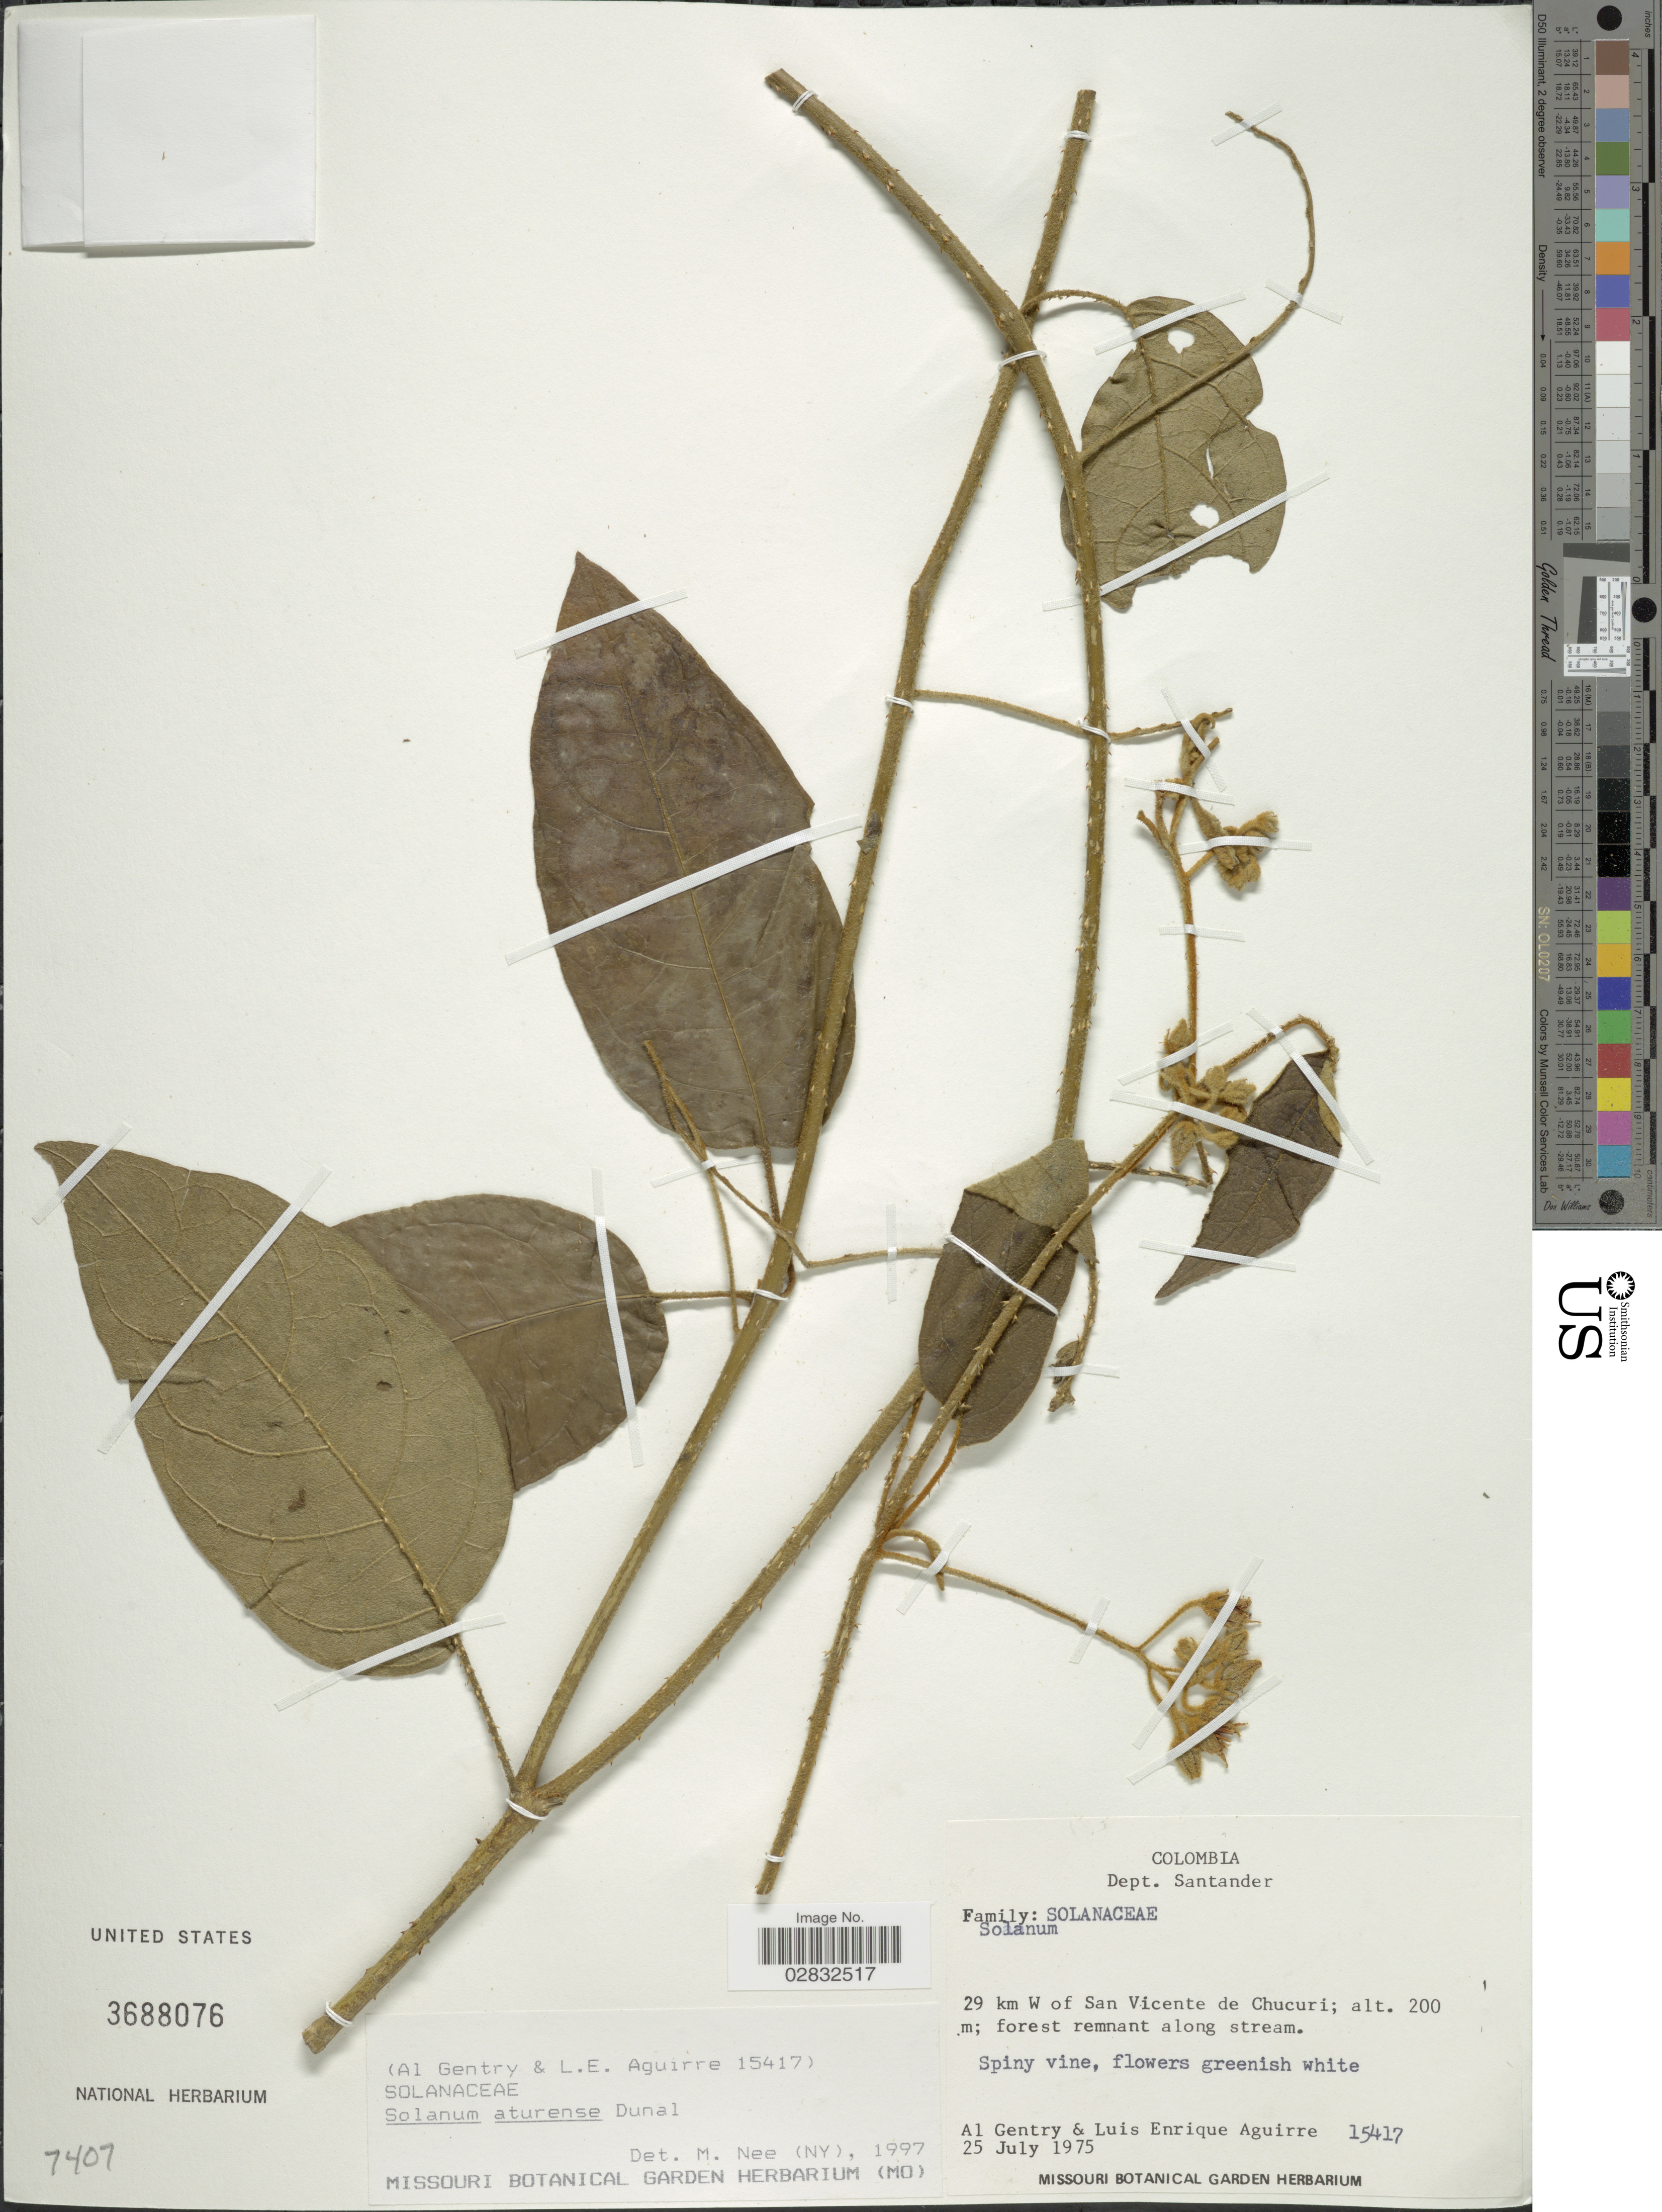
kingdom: Plantae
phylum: Tracheophyta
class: Magnoliopsida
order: Solanales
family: Solanaceae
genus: Solanum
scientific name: Solanum aturense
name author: Dunal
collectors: A. H. Gentry & L. Aguirre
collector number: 15417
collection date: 1975-07-25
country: Colombia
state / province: Santander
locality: Dep. Santander, 29 km W of San Vicente de Chucuri.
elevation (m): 200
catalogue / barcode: US 3688076